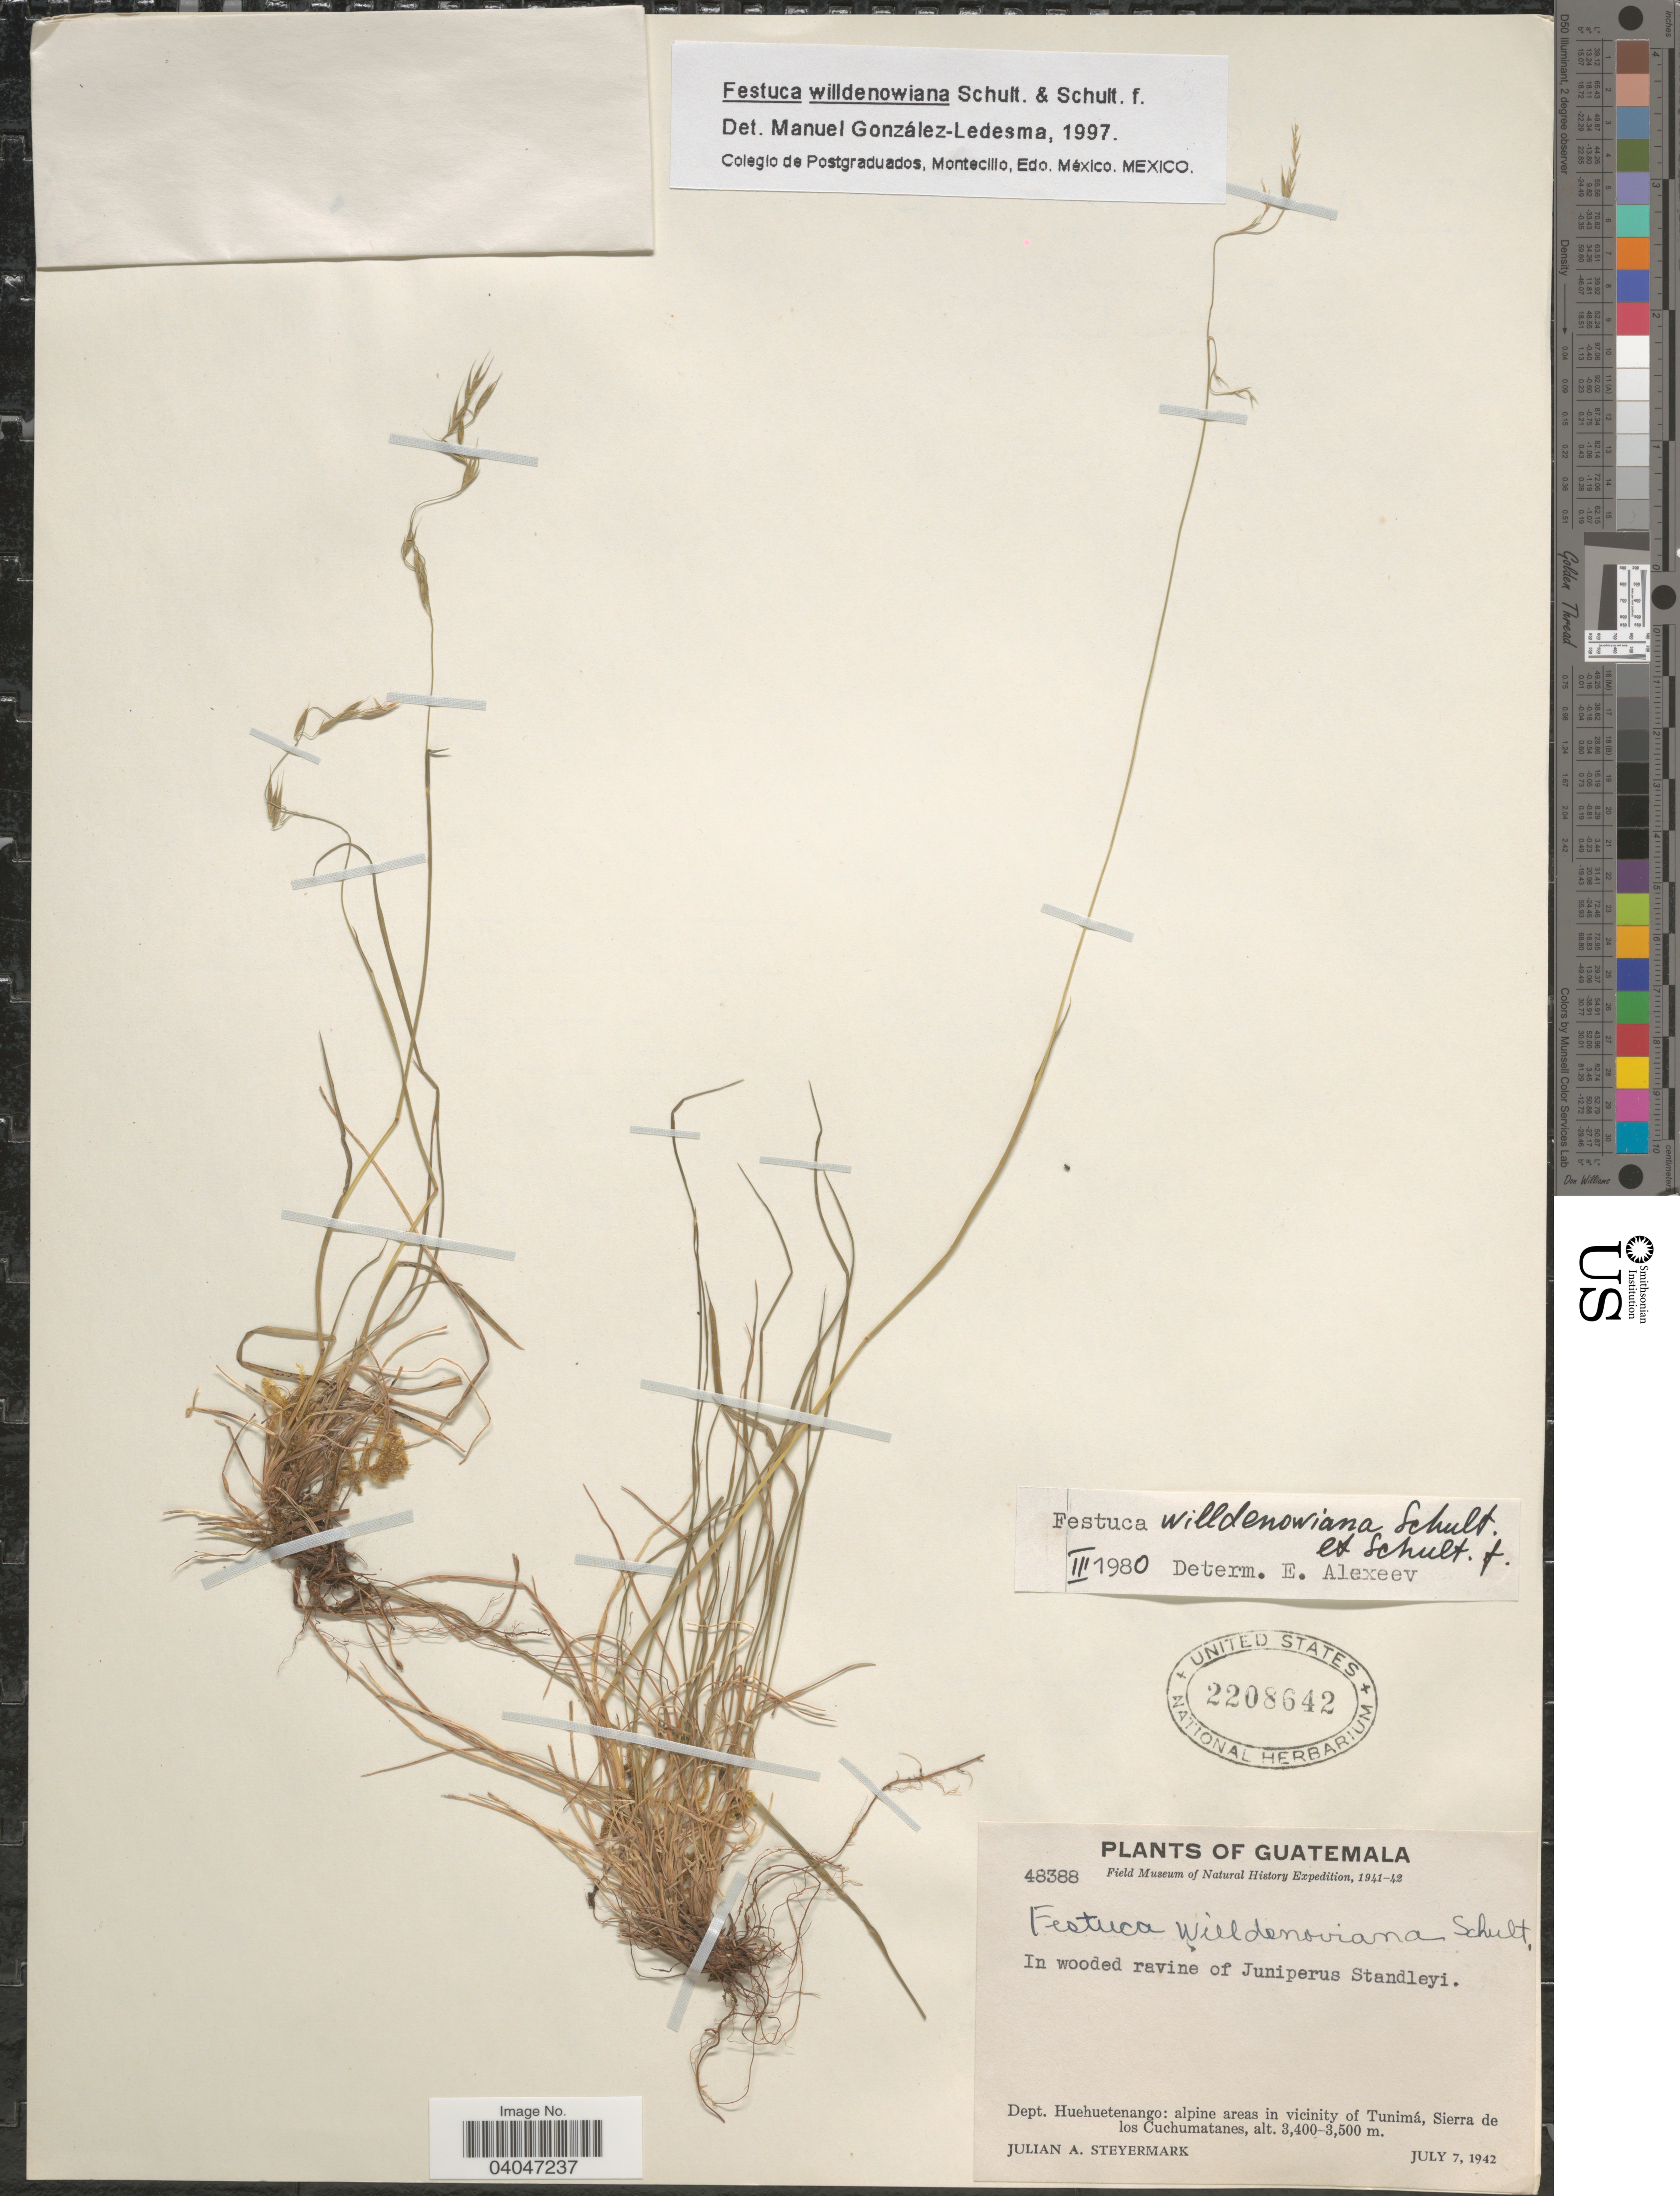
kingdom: Plantae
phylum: Tracheophyta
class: Liliopsida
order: Poales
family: Poaceae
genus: Festuca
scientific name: Festuca willdenowiana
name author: Schult. & Schult. f.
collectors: J. Steyermark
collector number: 48388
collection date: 1942-07-07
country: Guatemala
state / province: Huehuetenango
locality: Dept. Huehuetenango: alpine areas in vicinity of Tunimá, Sierra de los Cuchumatanes.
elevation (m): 3400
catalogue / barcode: US 2208642